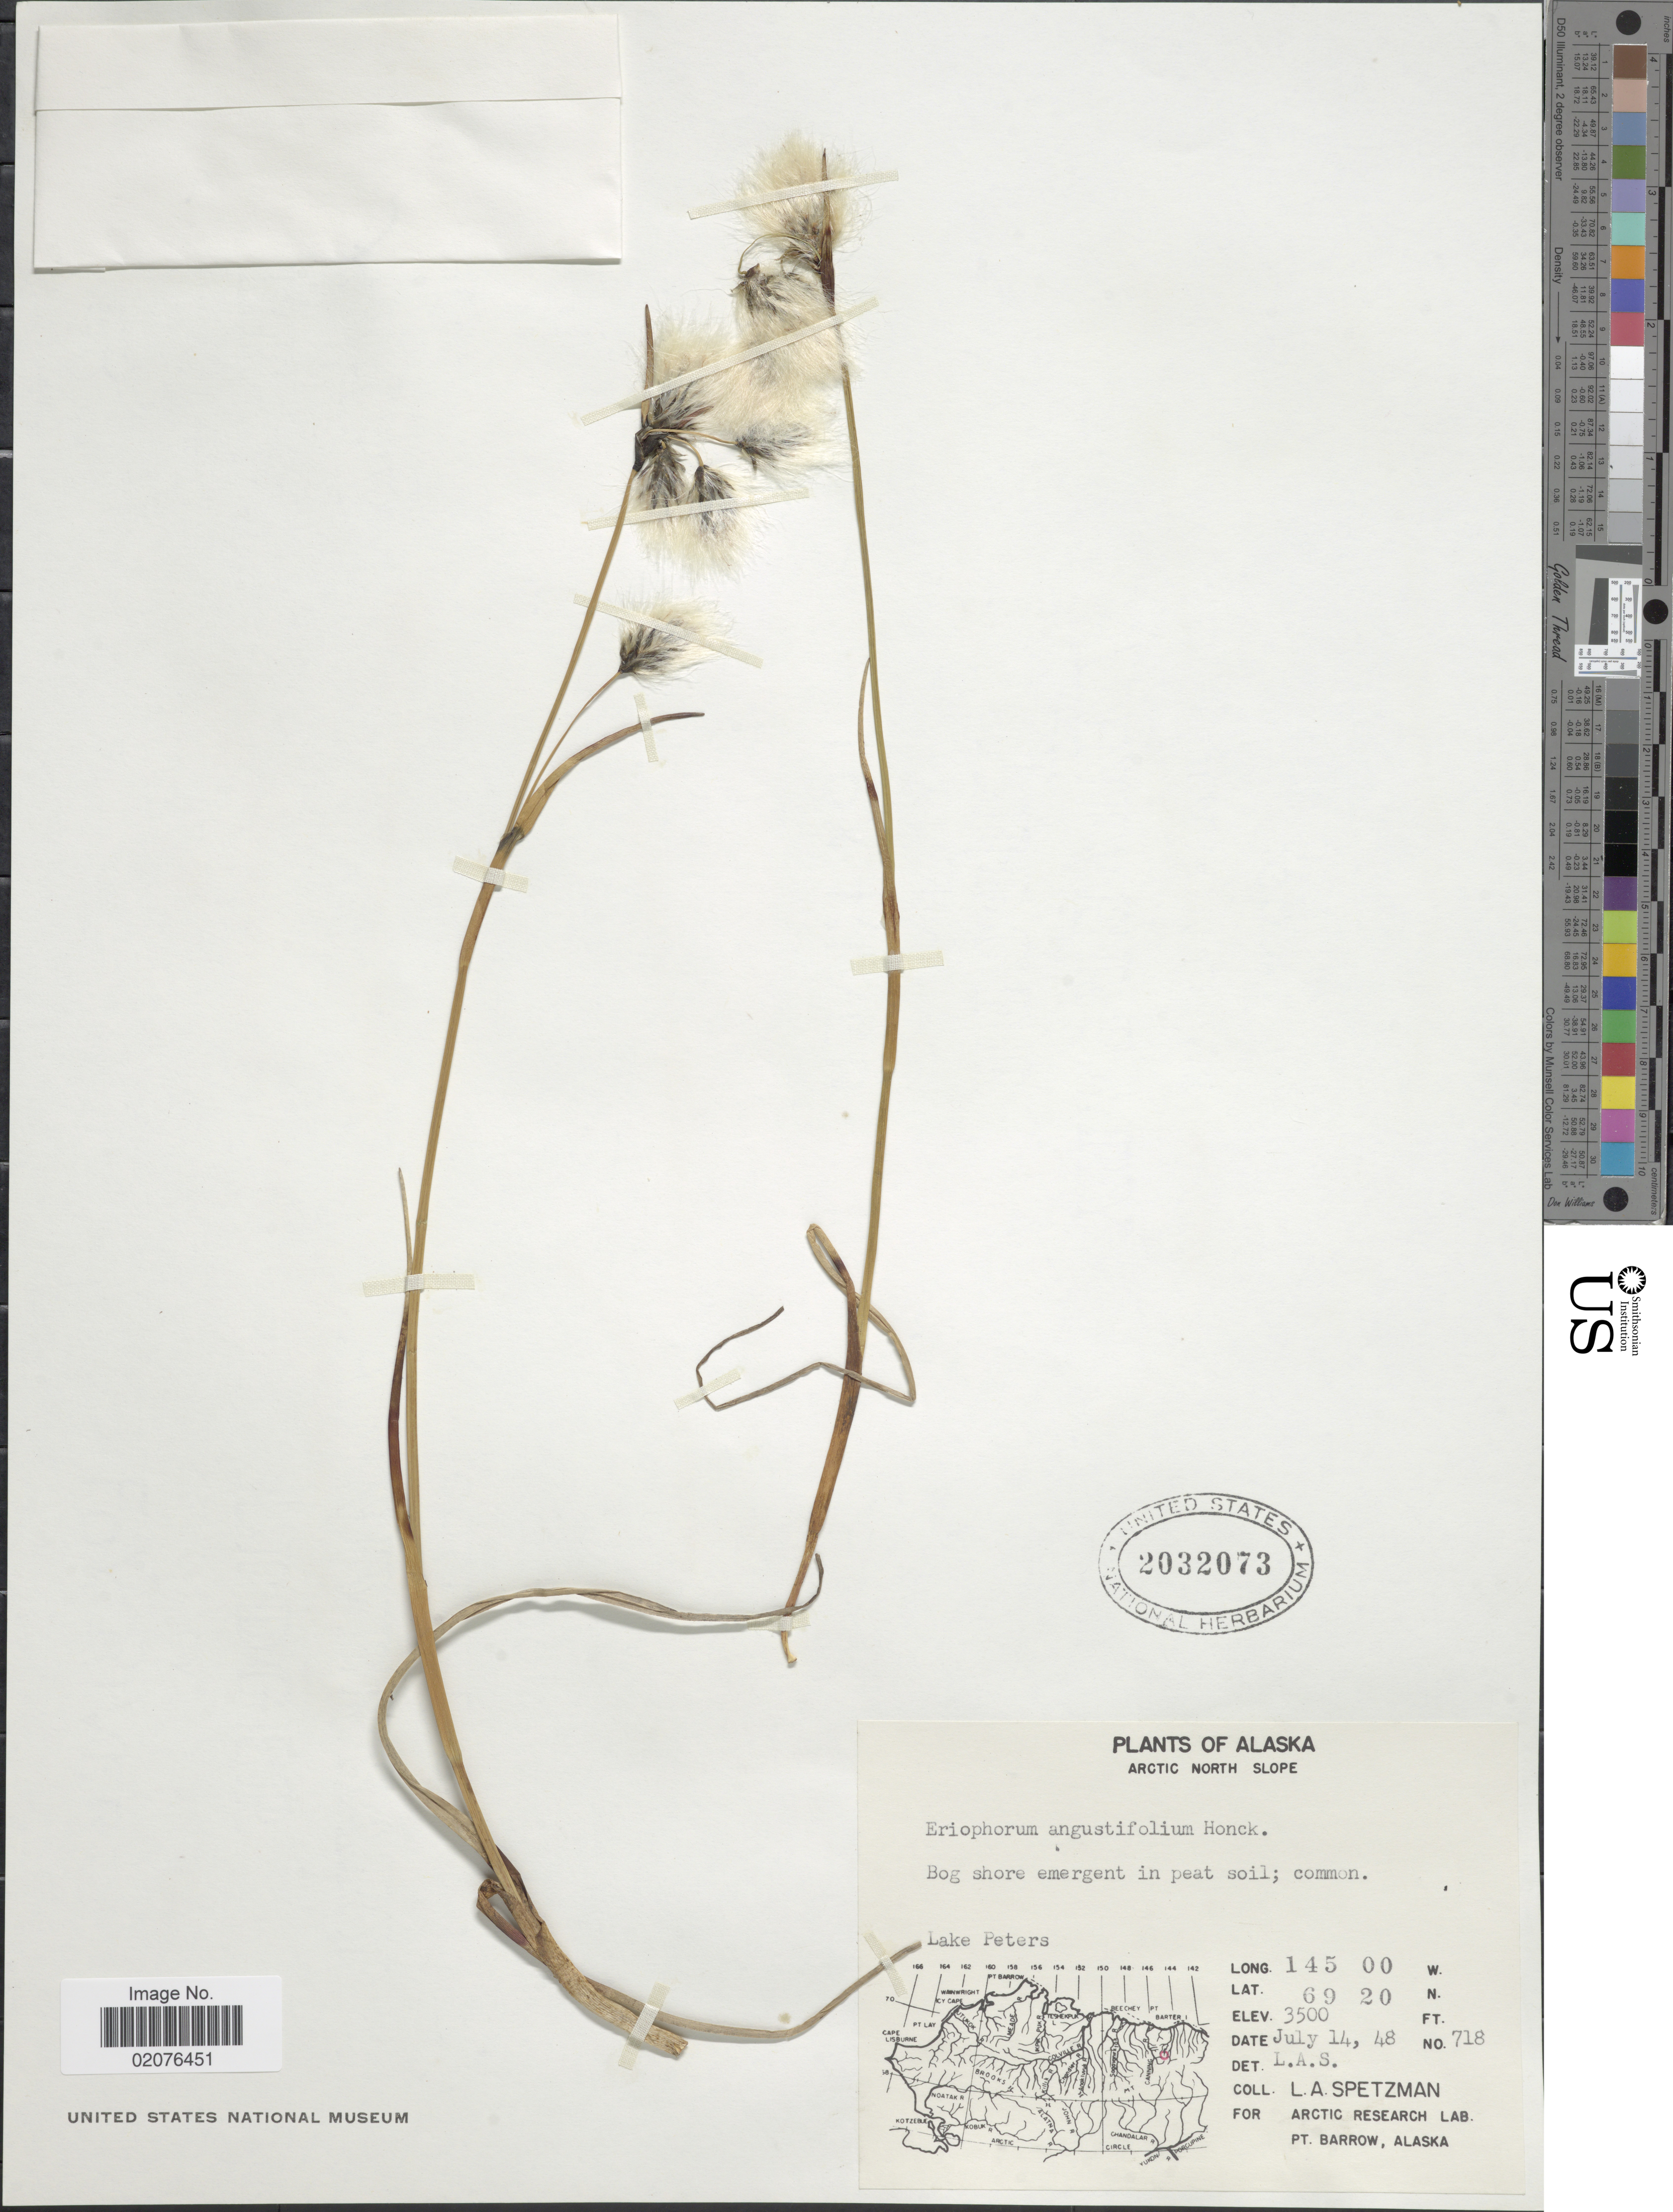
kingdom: Plantae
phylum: Tracheophyta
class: Liliopsida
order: Poales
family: Cyperaceae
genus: Eriophorum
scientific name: Eriophorum angustifolium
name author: Honck.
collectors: L. Spetzman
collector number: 718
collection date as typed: Transcribed d/m/y: 14/7/48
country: United States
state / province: Alaska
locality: Arctic North Slope, Lake Peters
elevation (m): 1067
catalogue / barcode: US 2032073